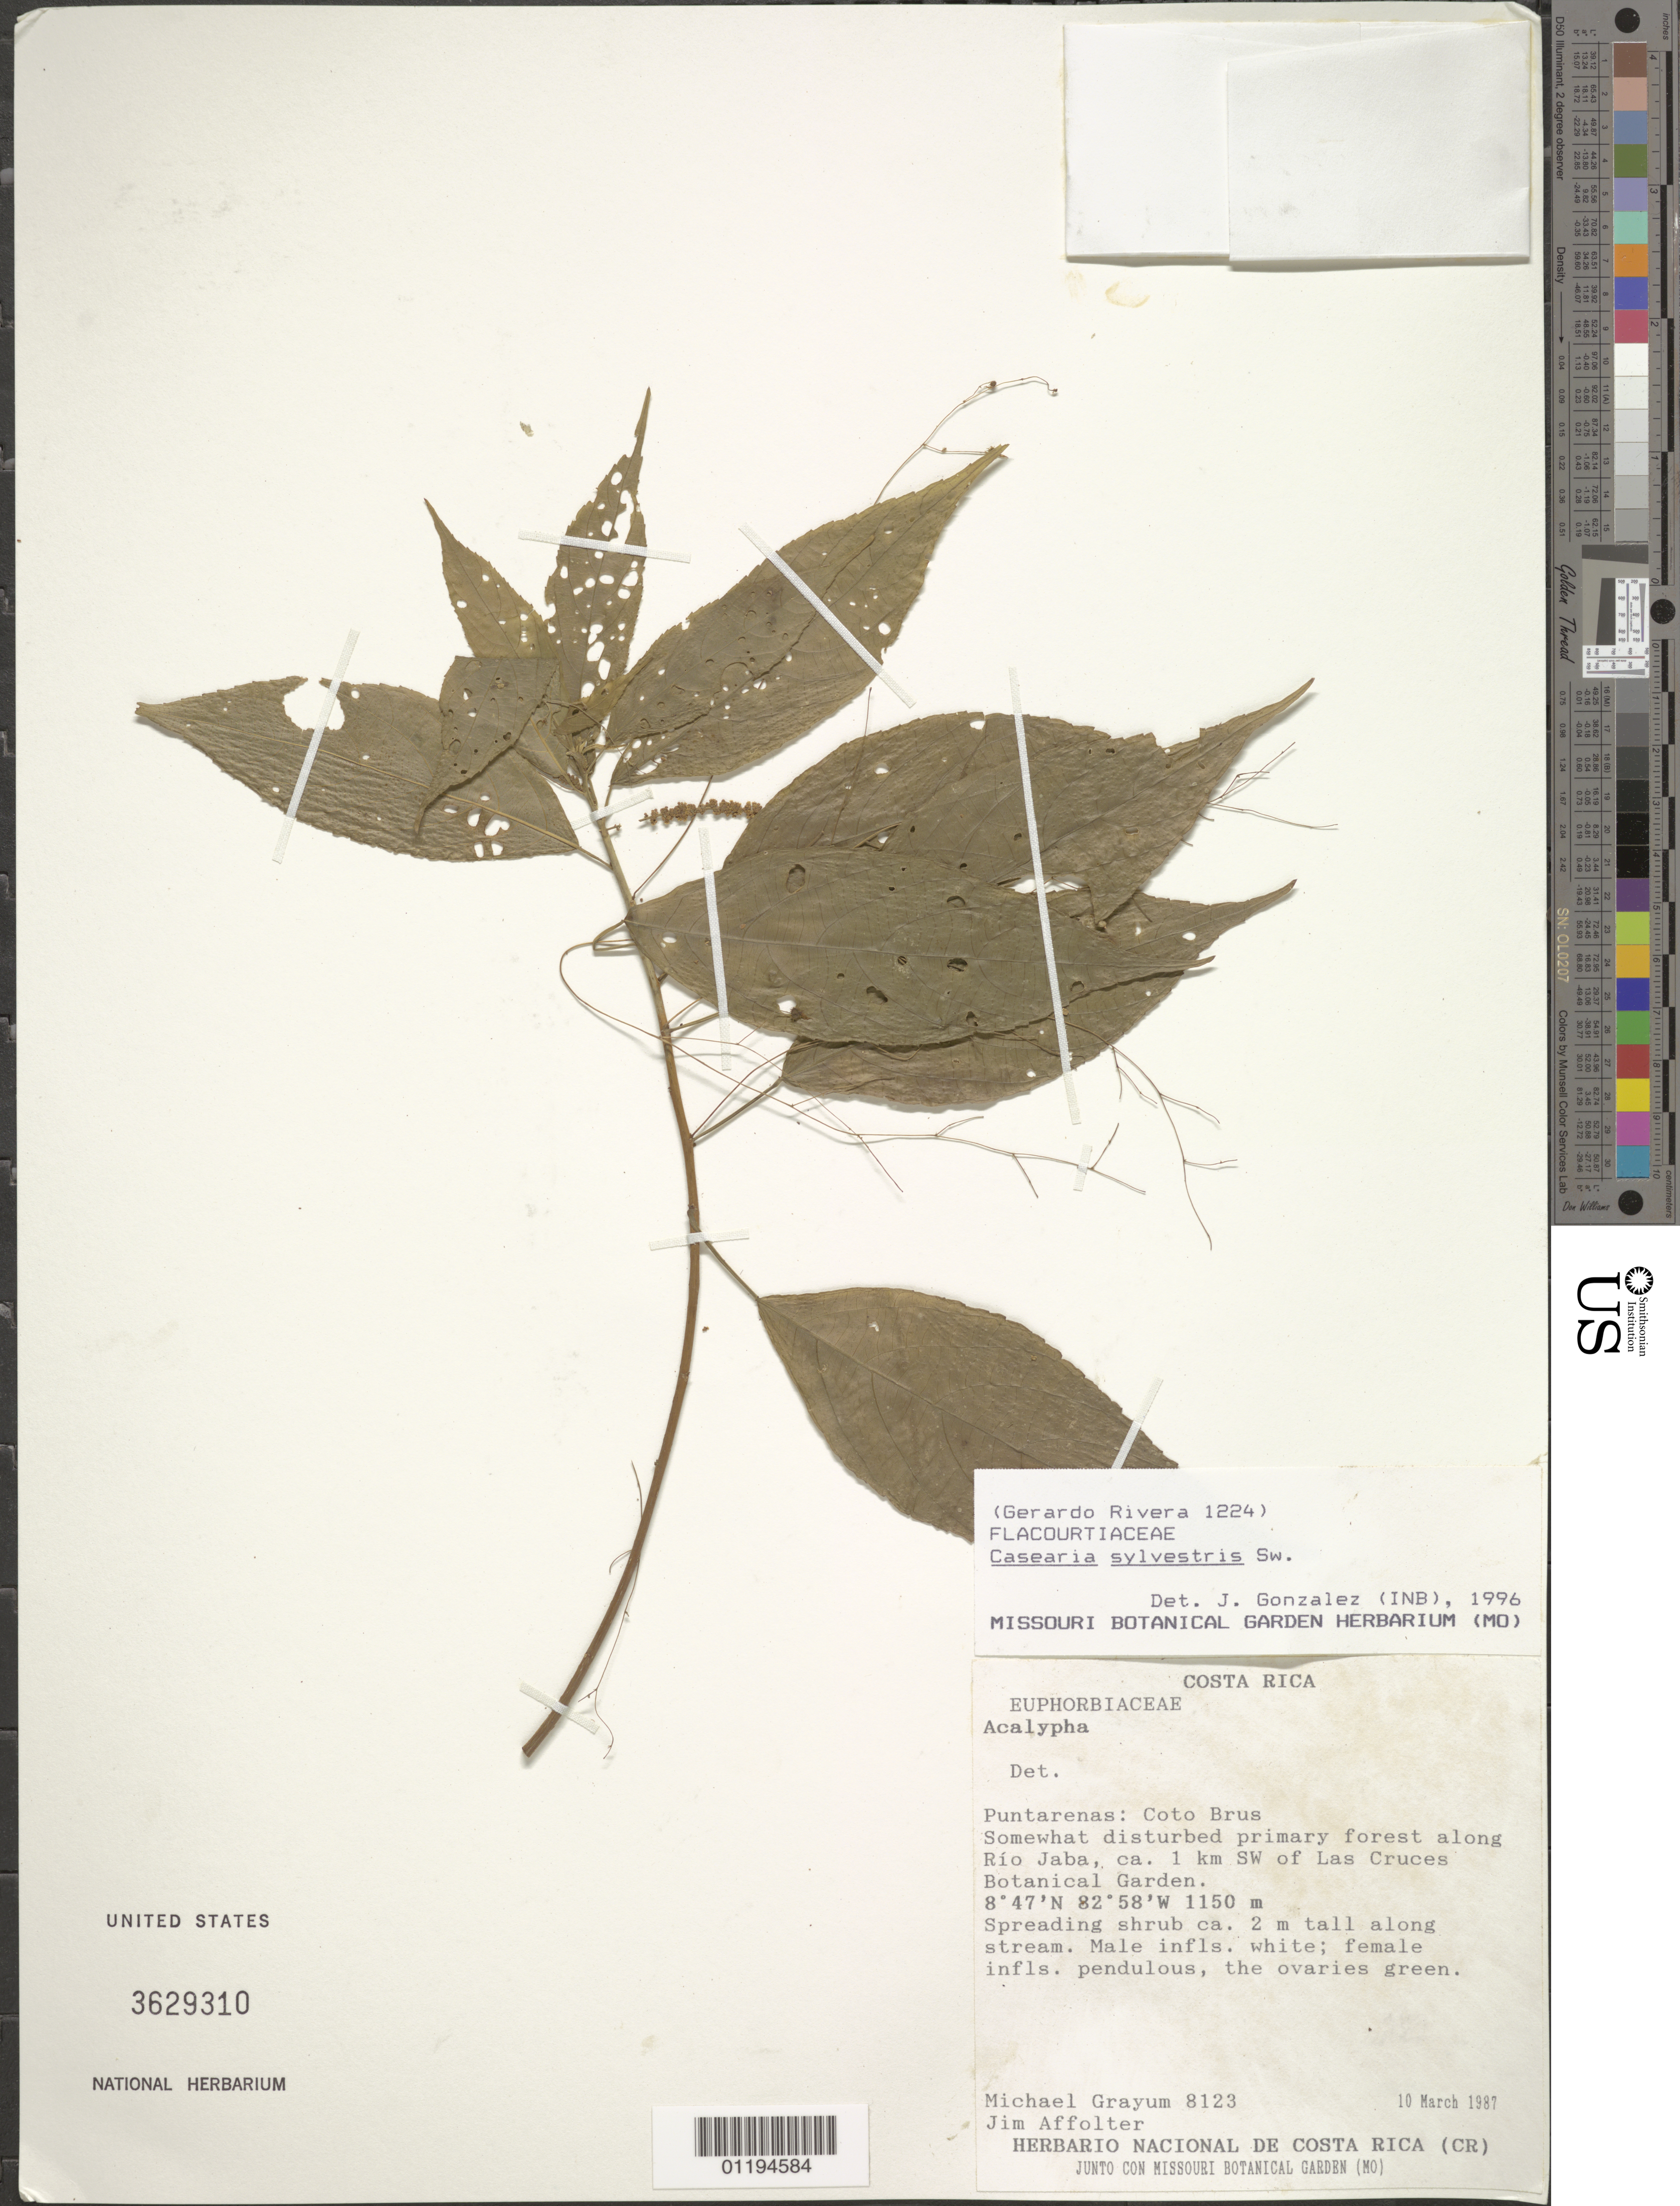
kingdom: Plantae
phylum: Tracheophyta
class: Magnoliopsida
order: Malpighiales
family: Salicaceae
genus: Casearia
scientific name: Casearia sylvestris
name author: Sw.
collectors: M. H. Grayum & J. M. Affolter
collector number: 8123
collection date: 1987-03-10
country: Costa Rica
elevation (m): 1150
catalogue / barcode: US 3629310